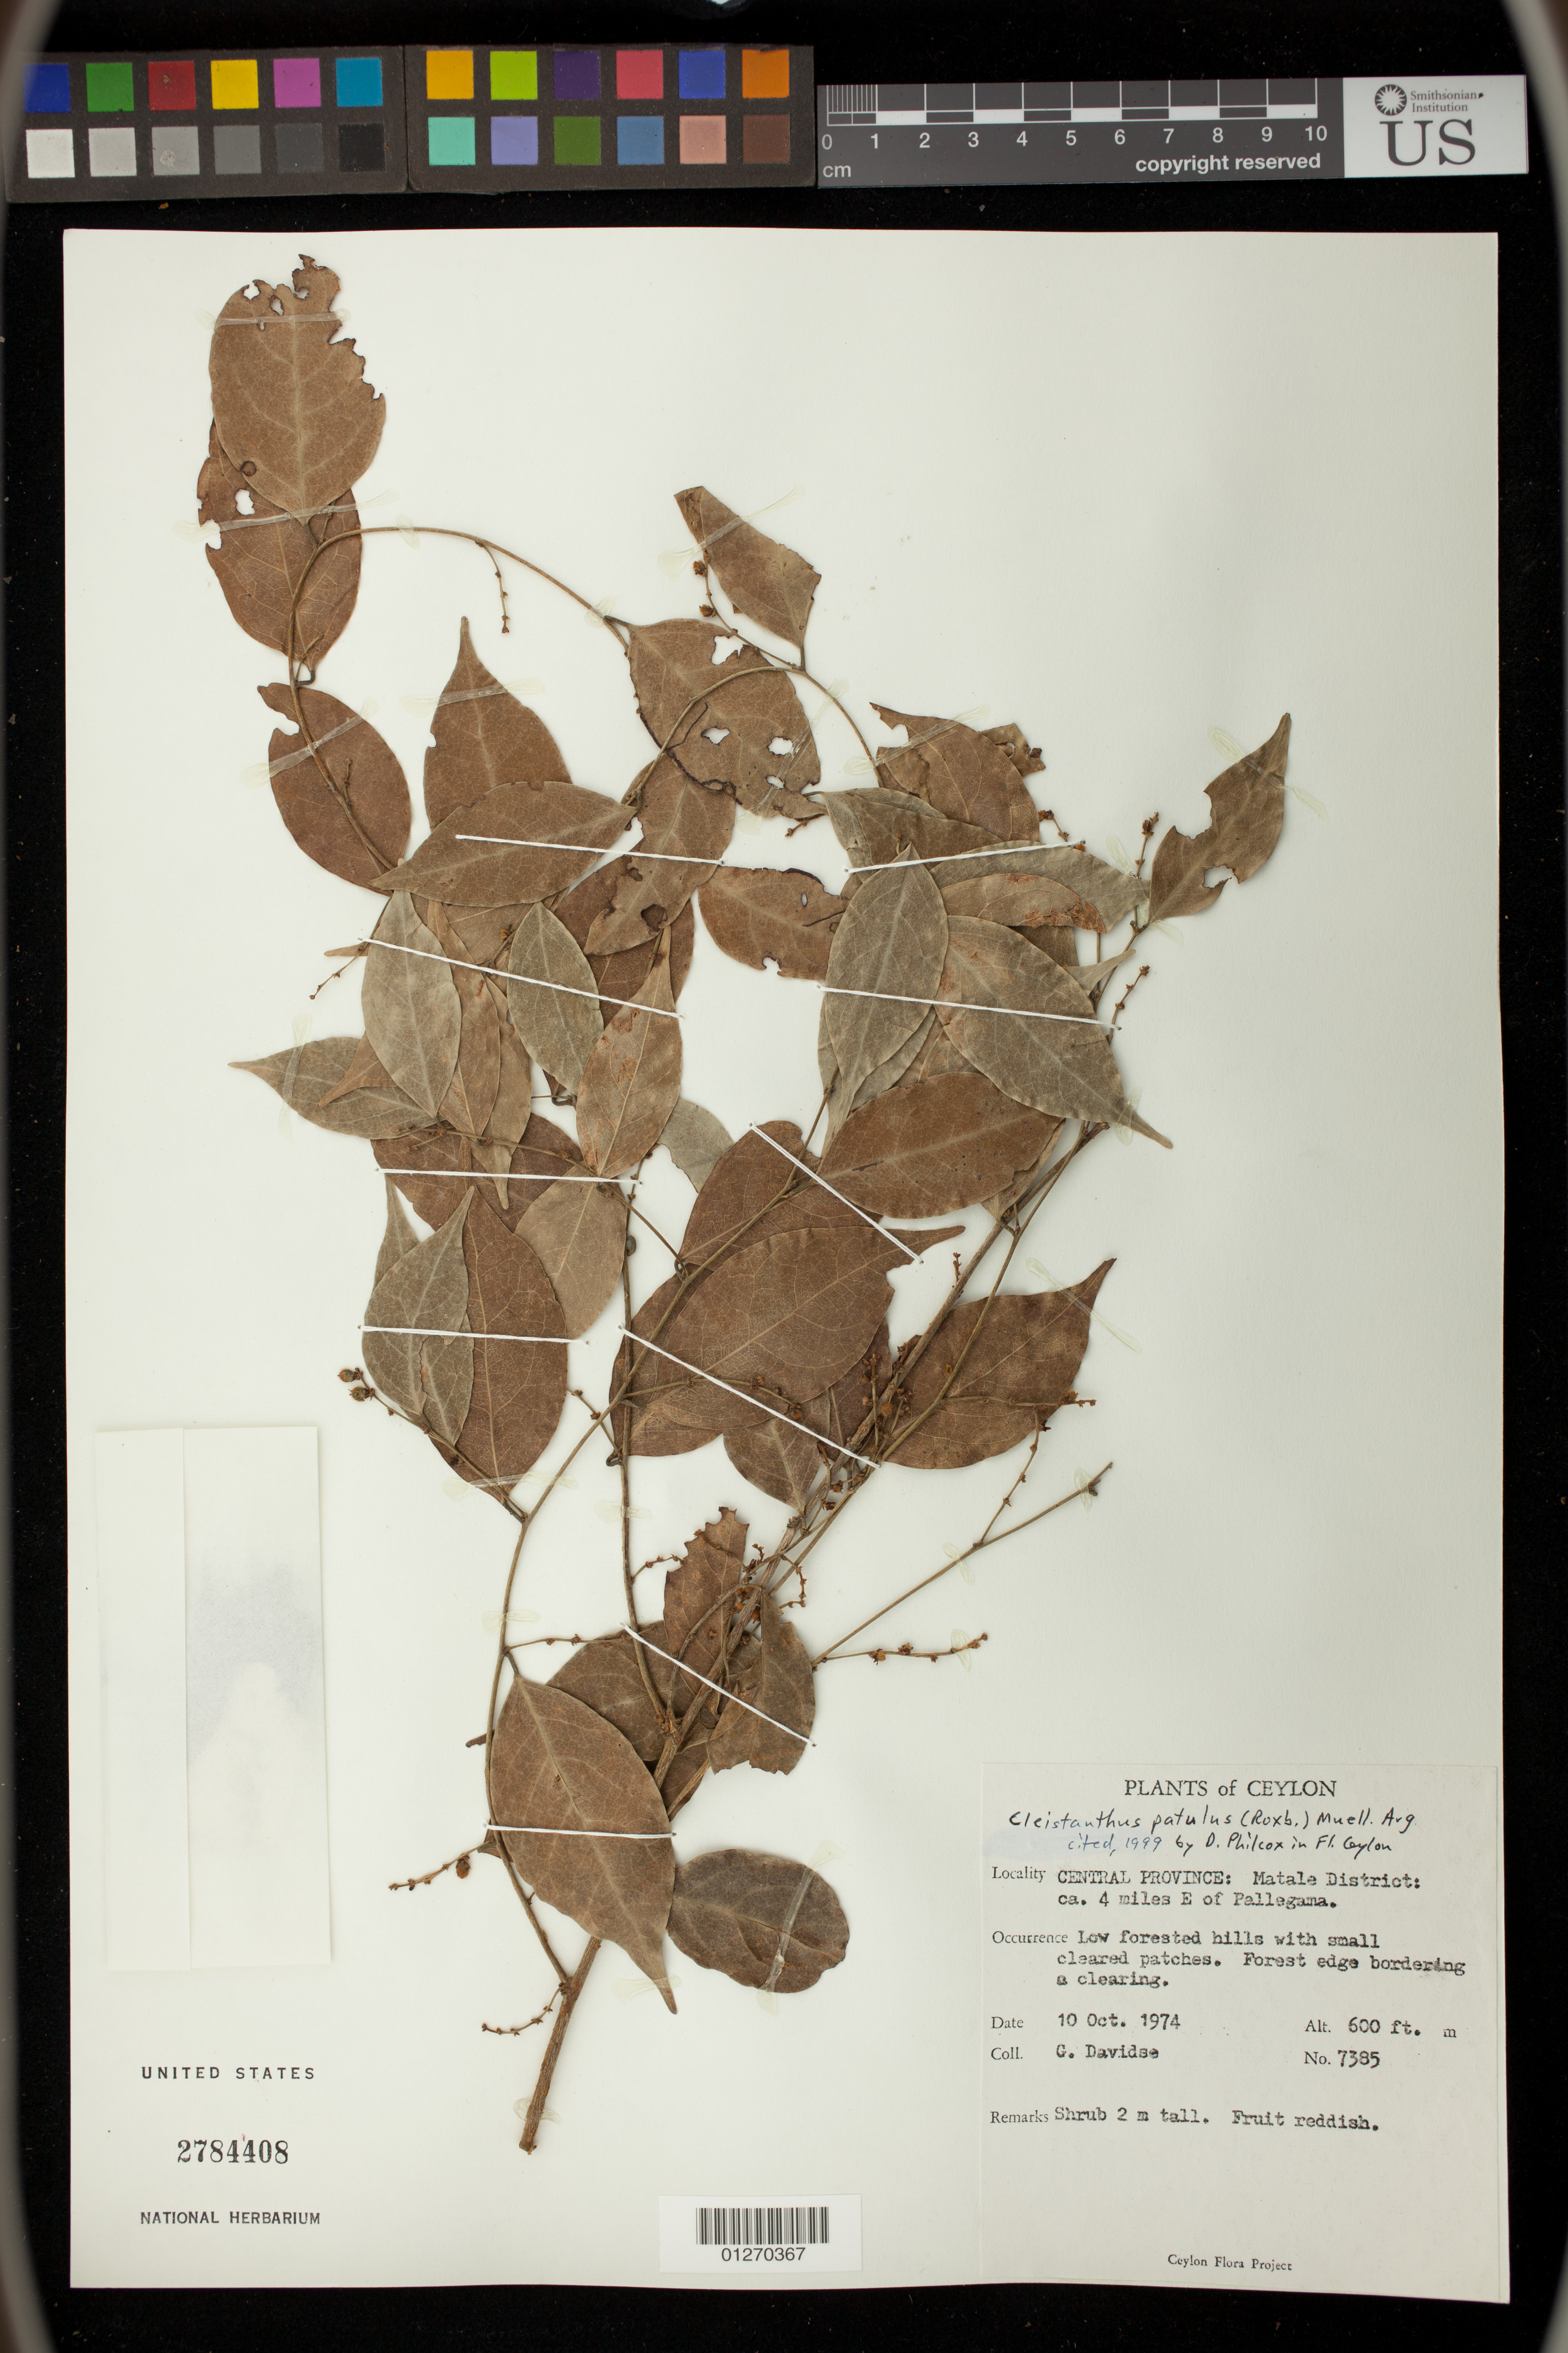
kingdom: Plantae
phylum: Tracheophyta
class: Magnoliopsida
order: Malpighiales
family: Phyllanthaceae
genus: Cleistanthus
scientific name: Cleistanthus patulus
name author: (Roxb.) Müll. Arg.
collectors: G. Davidse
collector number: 7385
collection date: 1974-10-10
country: Sri Lanka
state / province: Central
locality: Matale District; ca. 4 miles E of Pallegama.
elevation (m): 183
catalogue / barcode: US 2784408